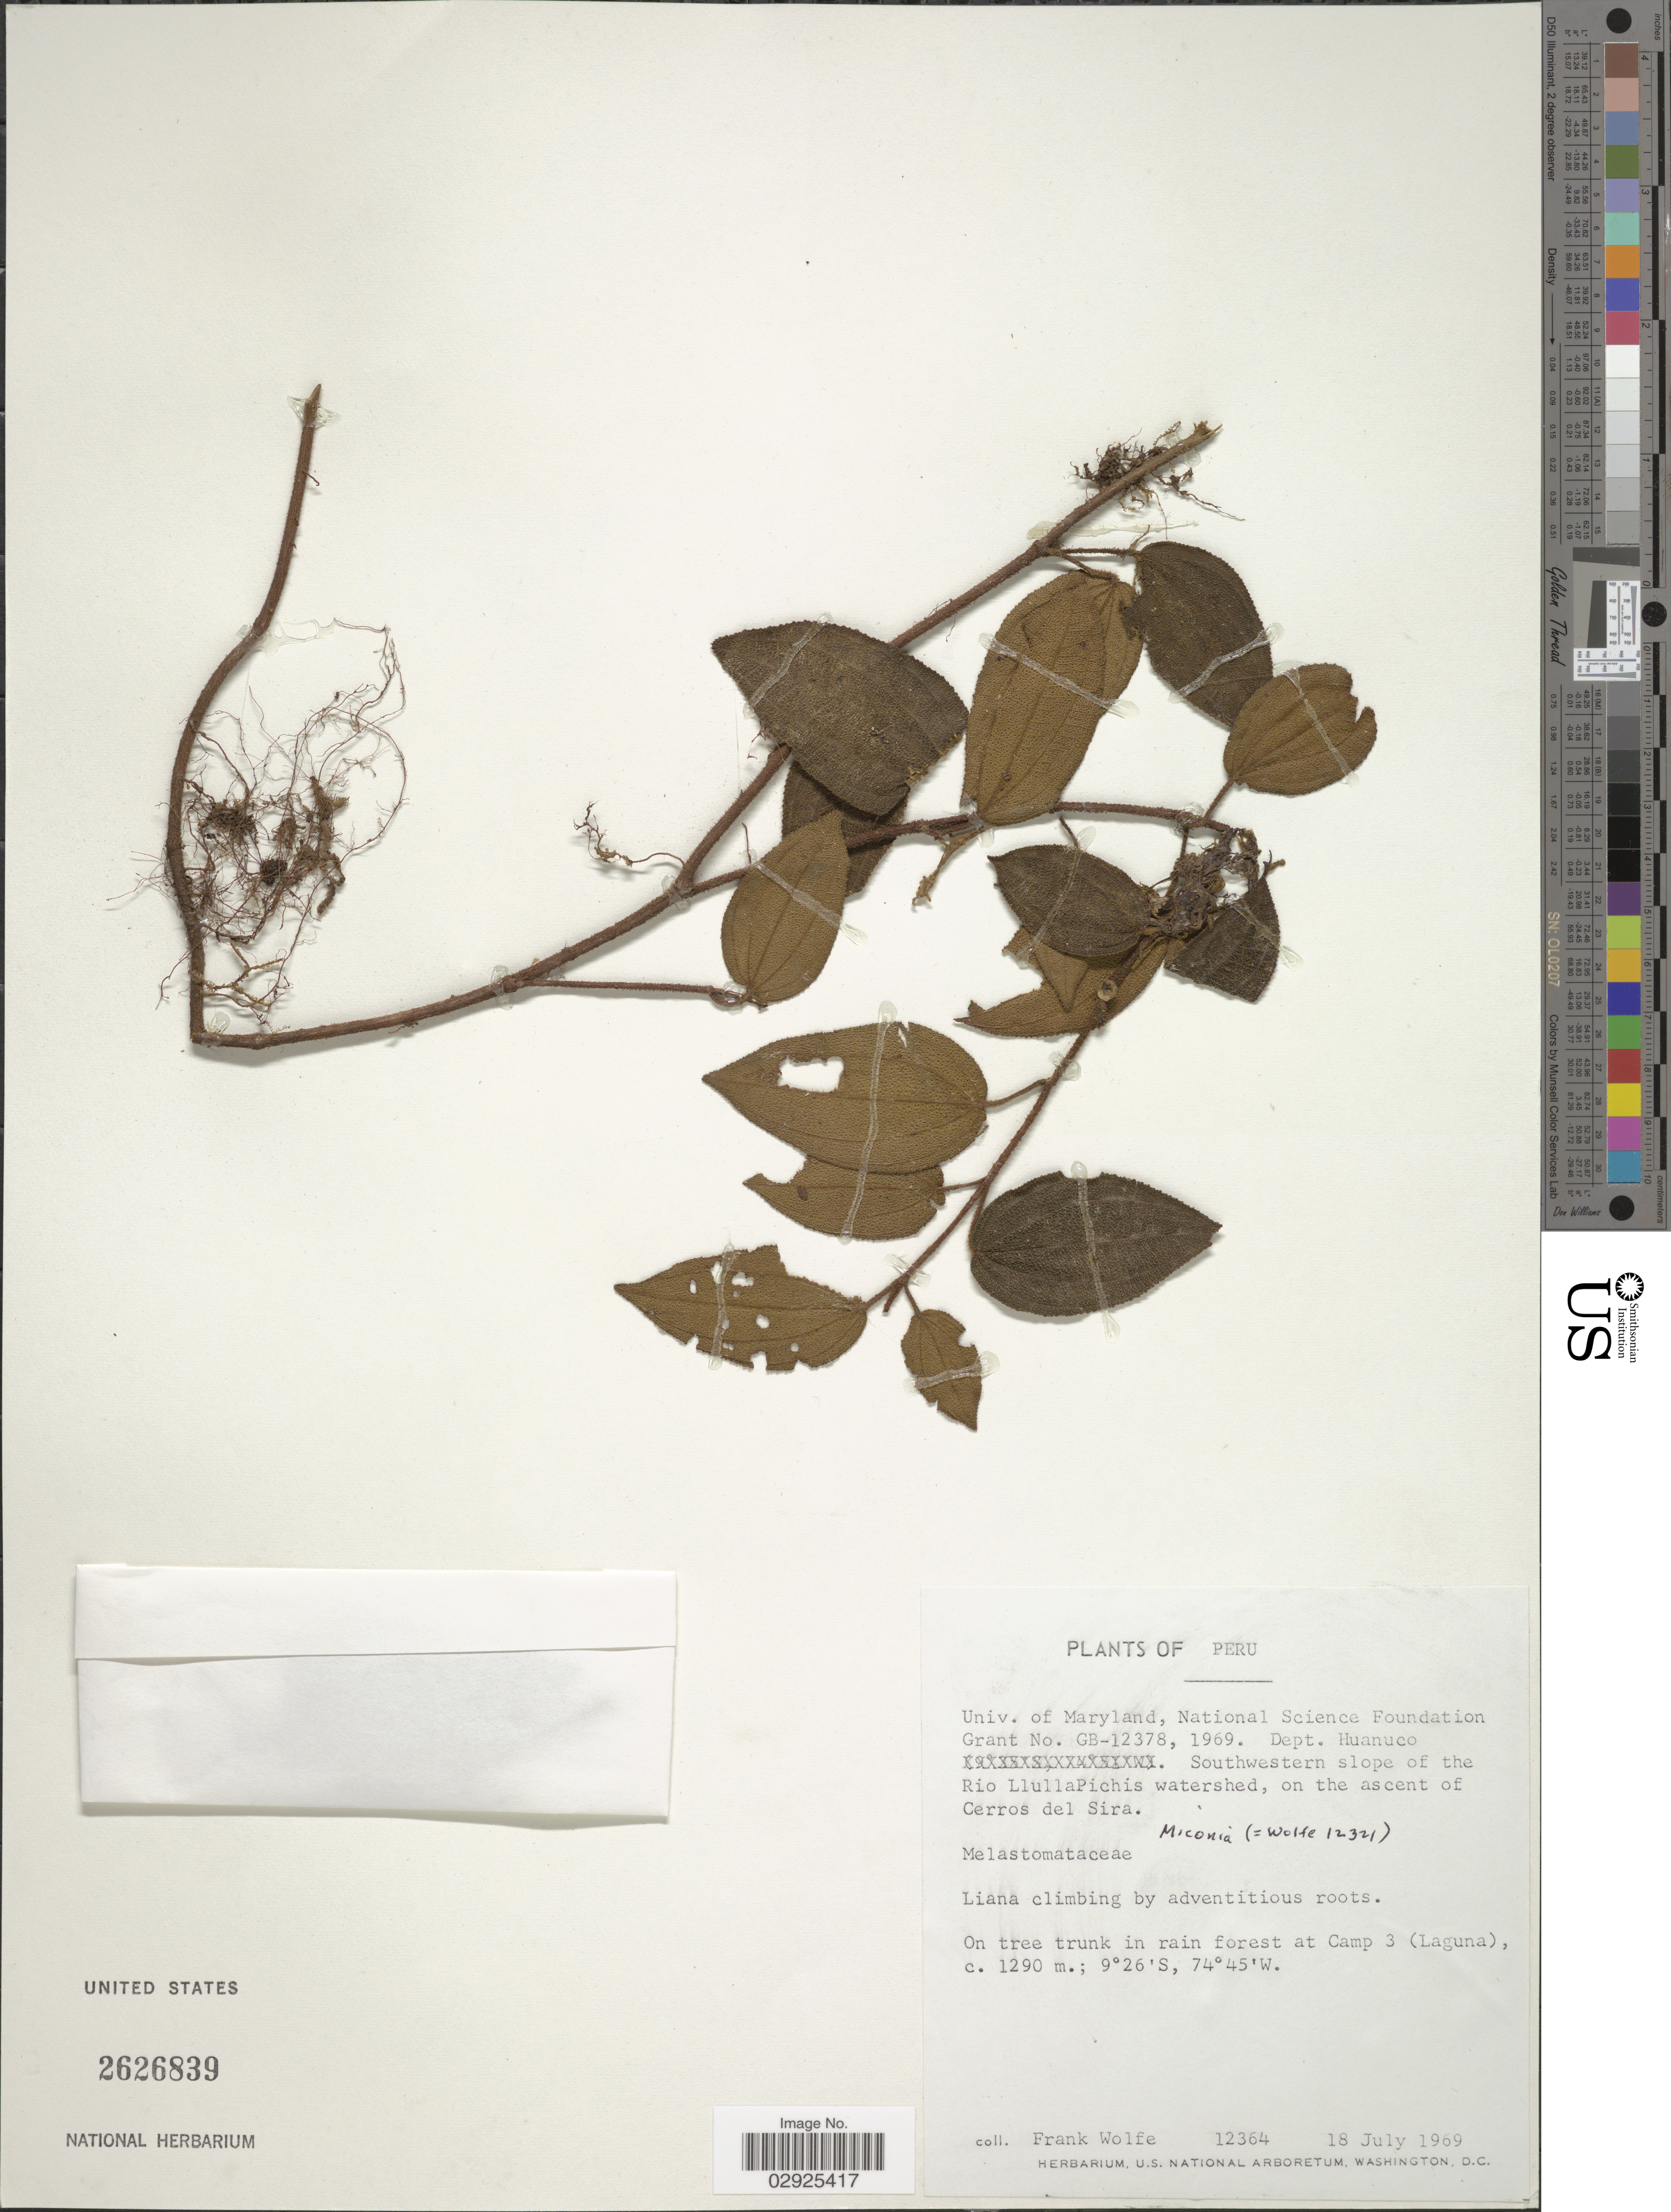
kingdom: Plantae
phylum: Tracheophyta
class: Magnoliopsida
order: Myrtales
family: Melastomataceae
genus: Miconia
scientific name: Miconia sp.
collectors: F. Wolfe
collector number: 12364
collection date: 1969-07-18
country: Peru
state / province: Huánuco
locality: Dept. Huanuco, Southwestern slopes of the Rio LlullaPichis watershed, on the ascent of Cerros del Sira, On tree trunk in rain forest at Camp 3(Laguna).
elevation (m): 1290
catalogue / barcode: US 2626839